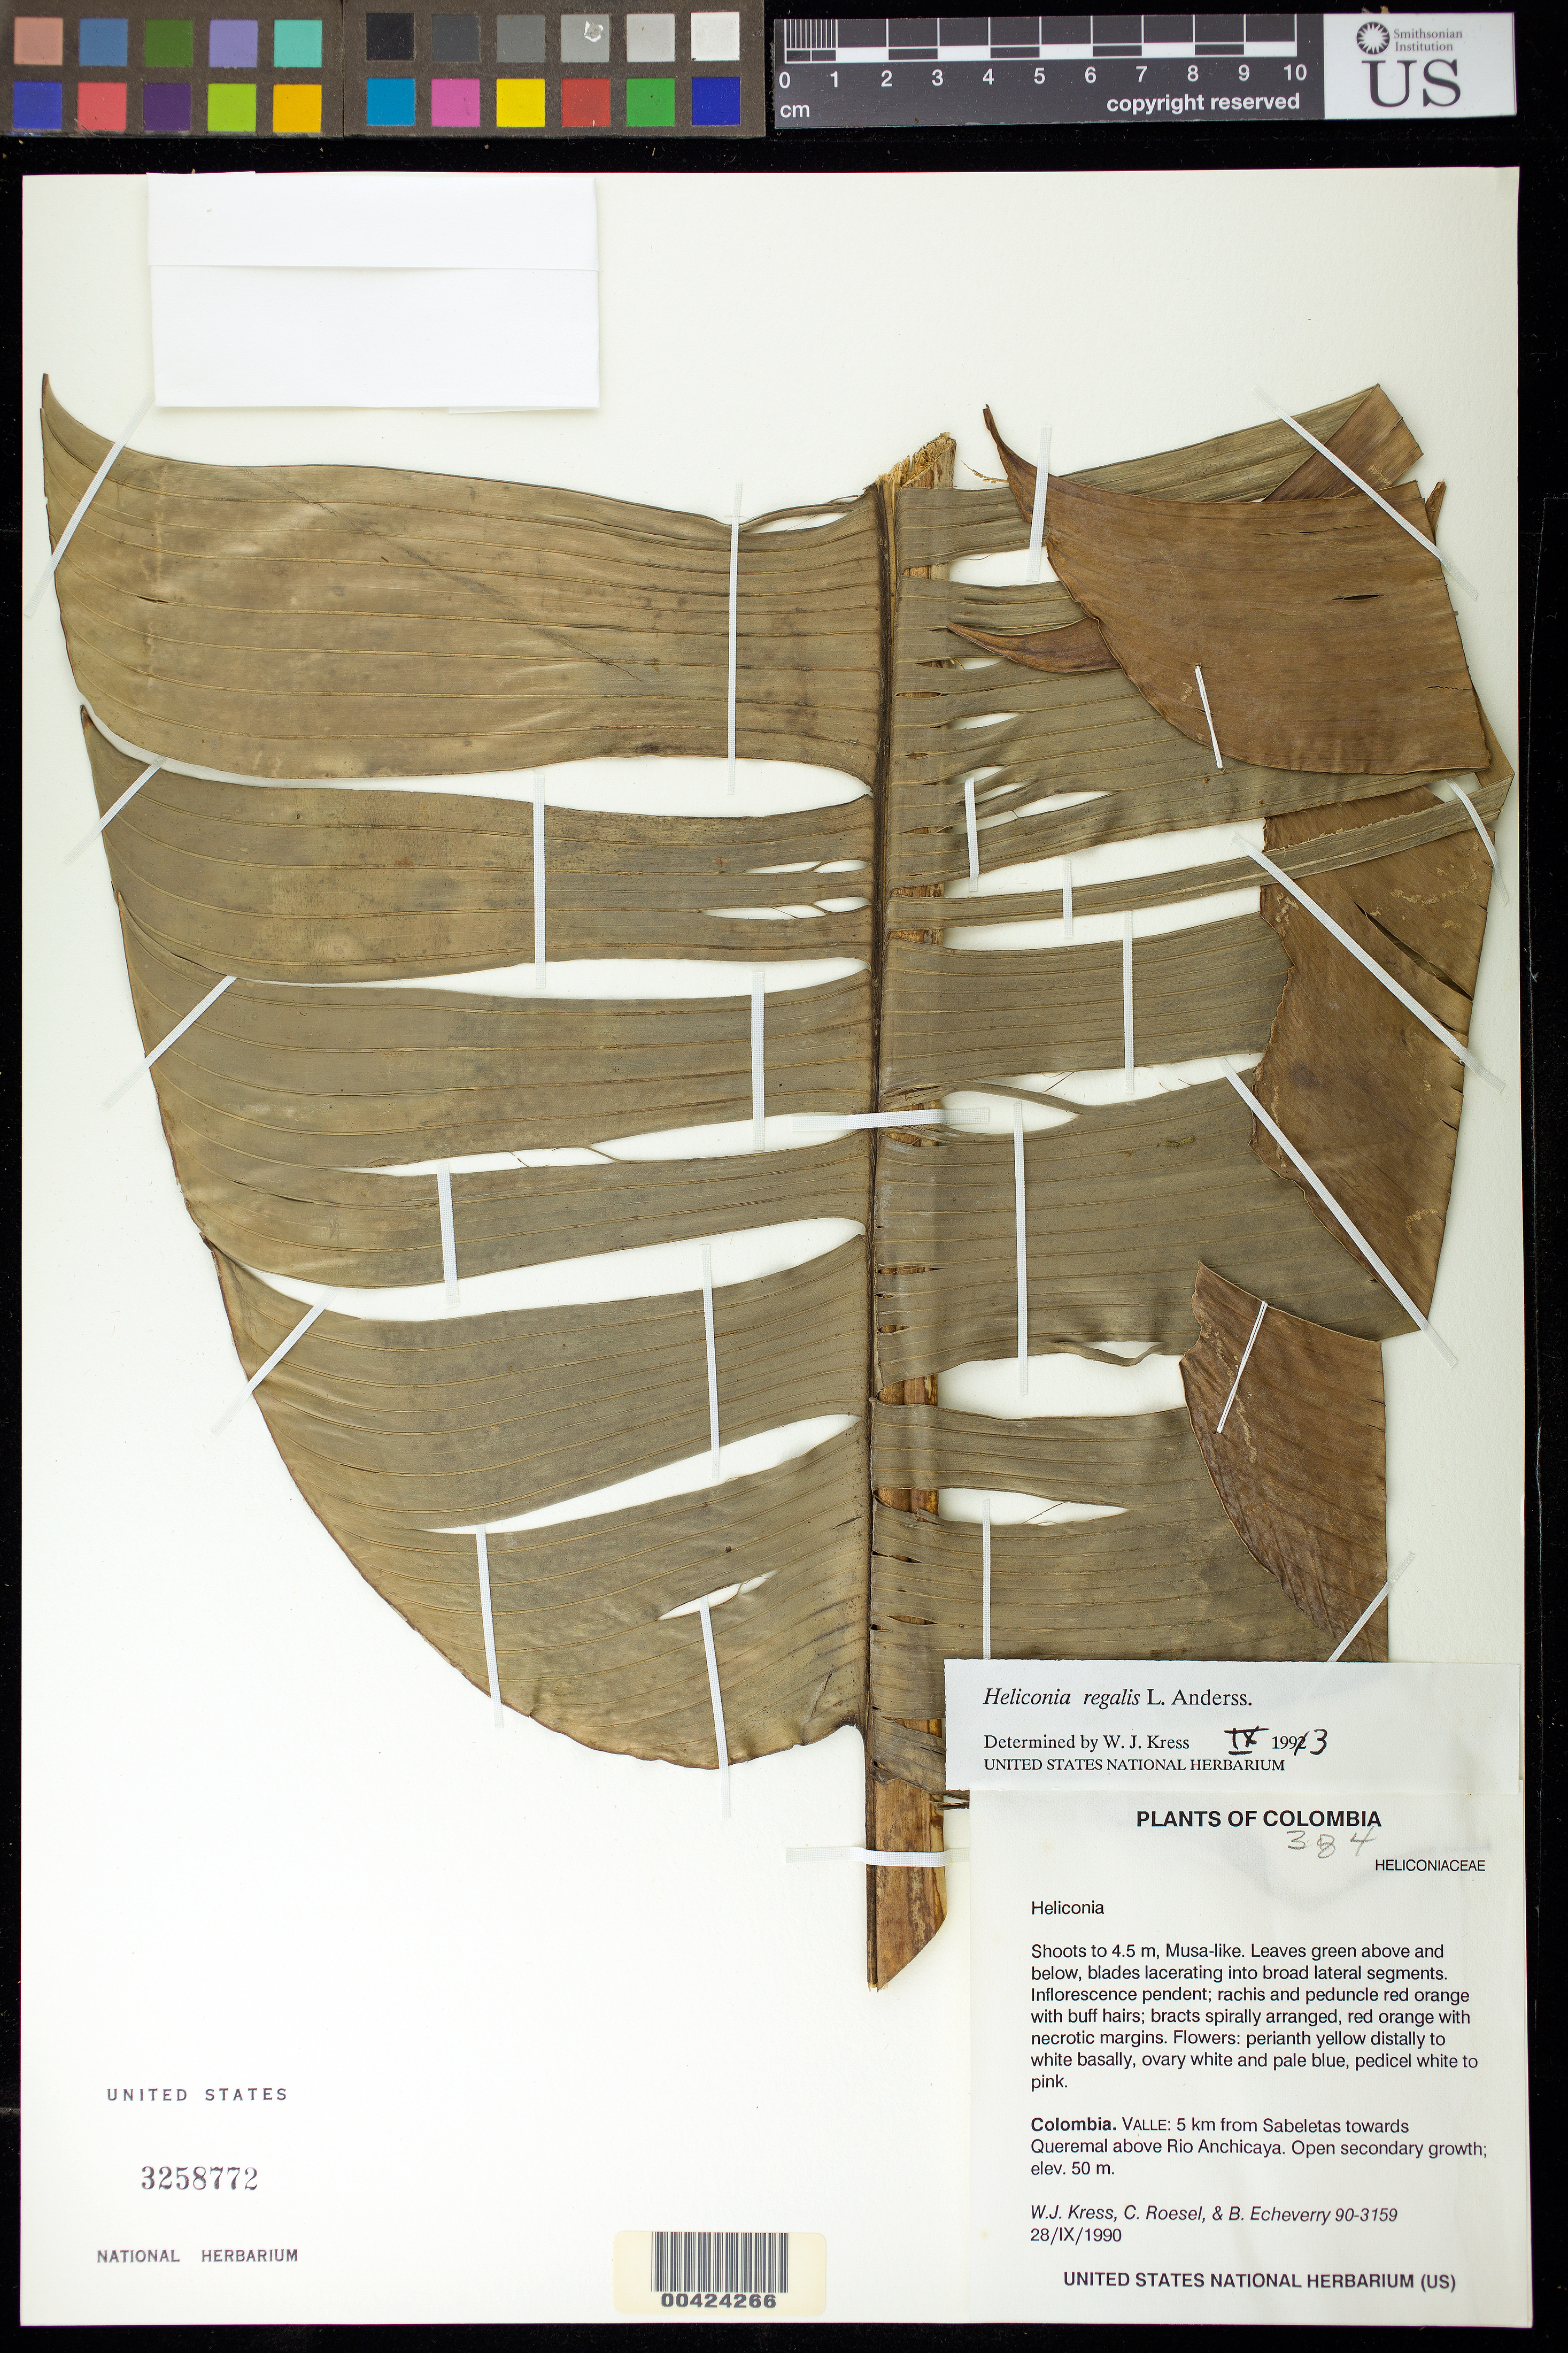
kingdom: Plantae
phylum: Tracheophyta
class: Liliopsida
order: Zingiberales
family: Heliconiaceae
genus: Heliconia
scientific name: Heliconia regalis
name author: L. Andersson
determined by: Kress, W. J., (US), Smithsonian Institution - National Museum of Natural History (UNITED STATES)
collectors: W. J. Kress, C. S. Roesel & B. Echeverry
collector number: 90-3159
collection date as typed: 28 Sep 1990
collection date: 1990-09-28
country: Colombia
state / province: Valle del Cauca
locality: Sabeletas, 5 km from; towards Queremal above Rio Anchicaya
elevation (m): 50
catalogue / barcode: US 3258772